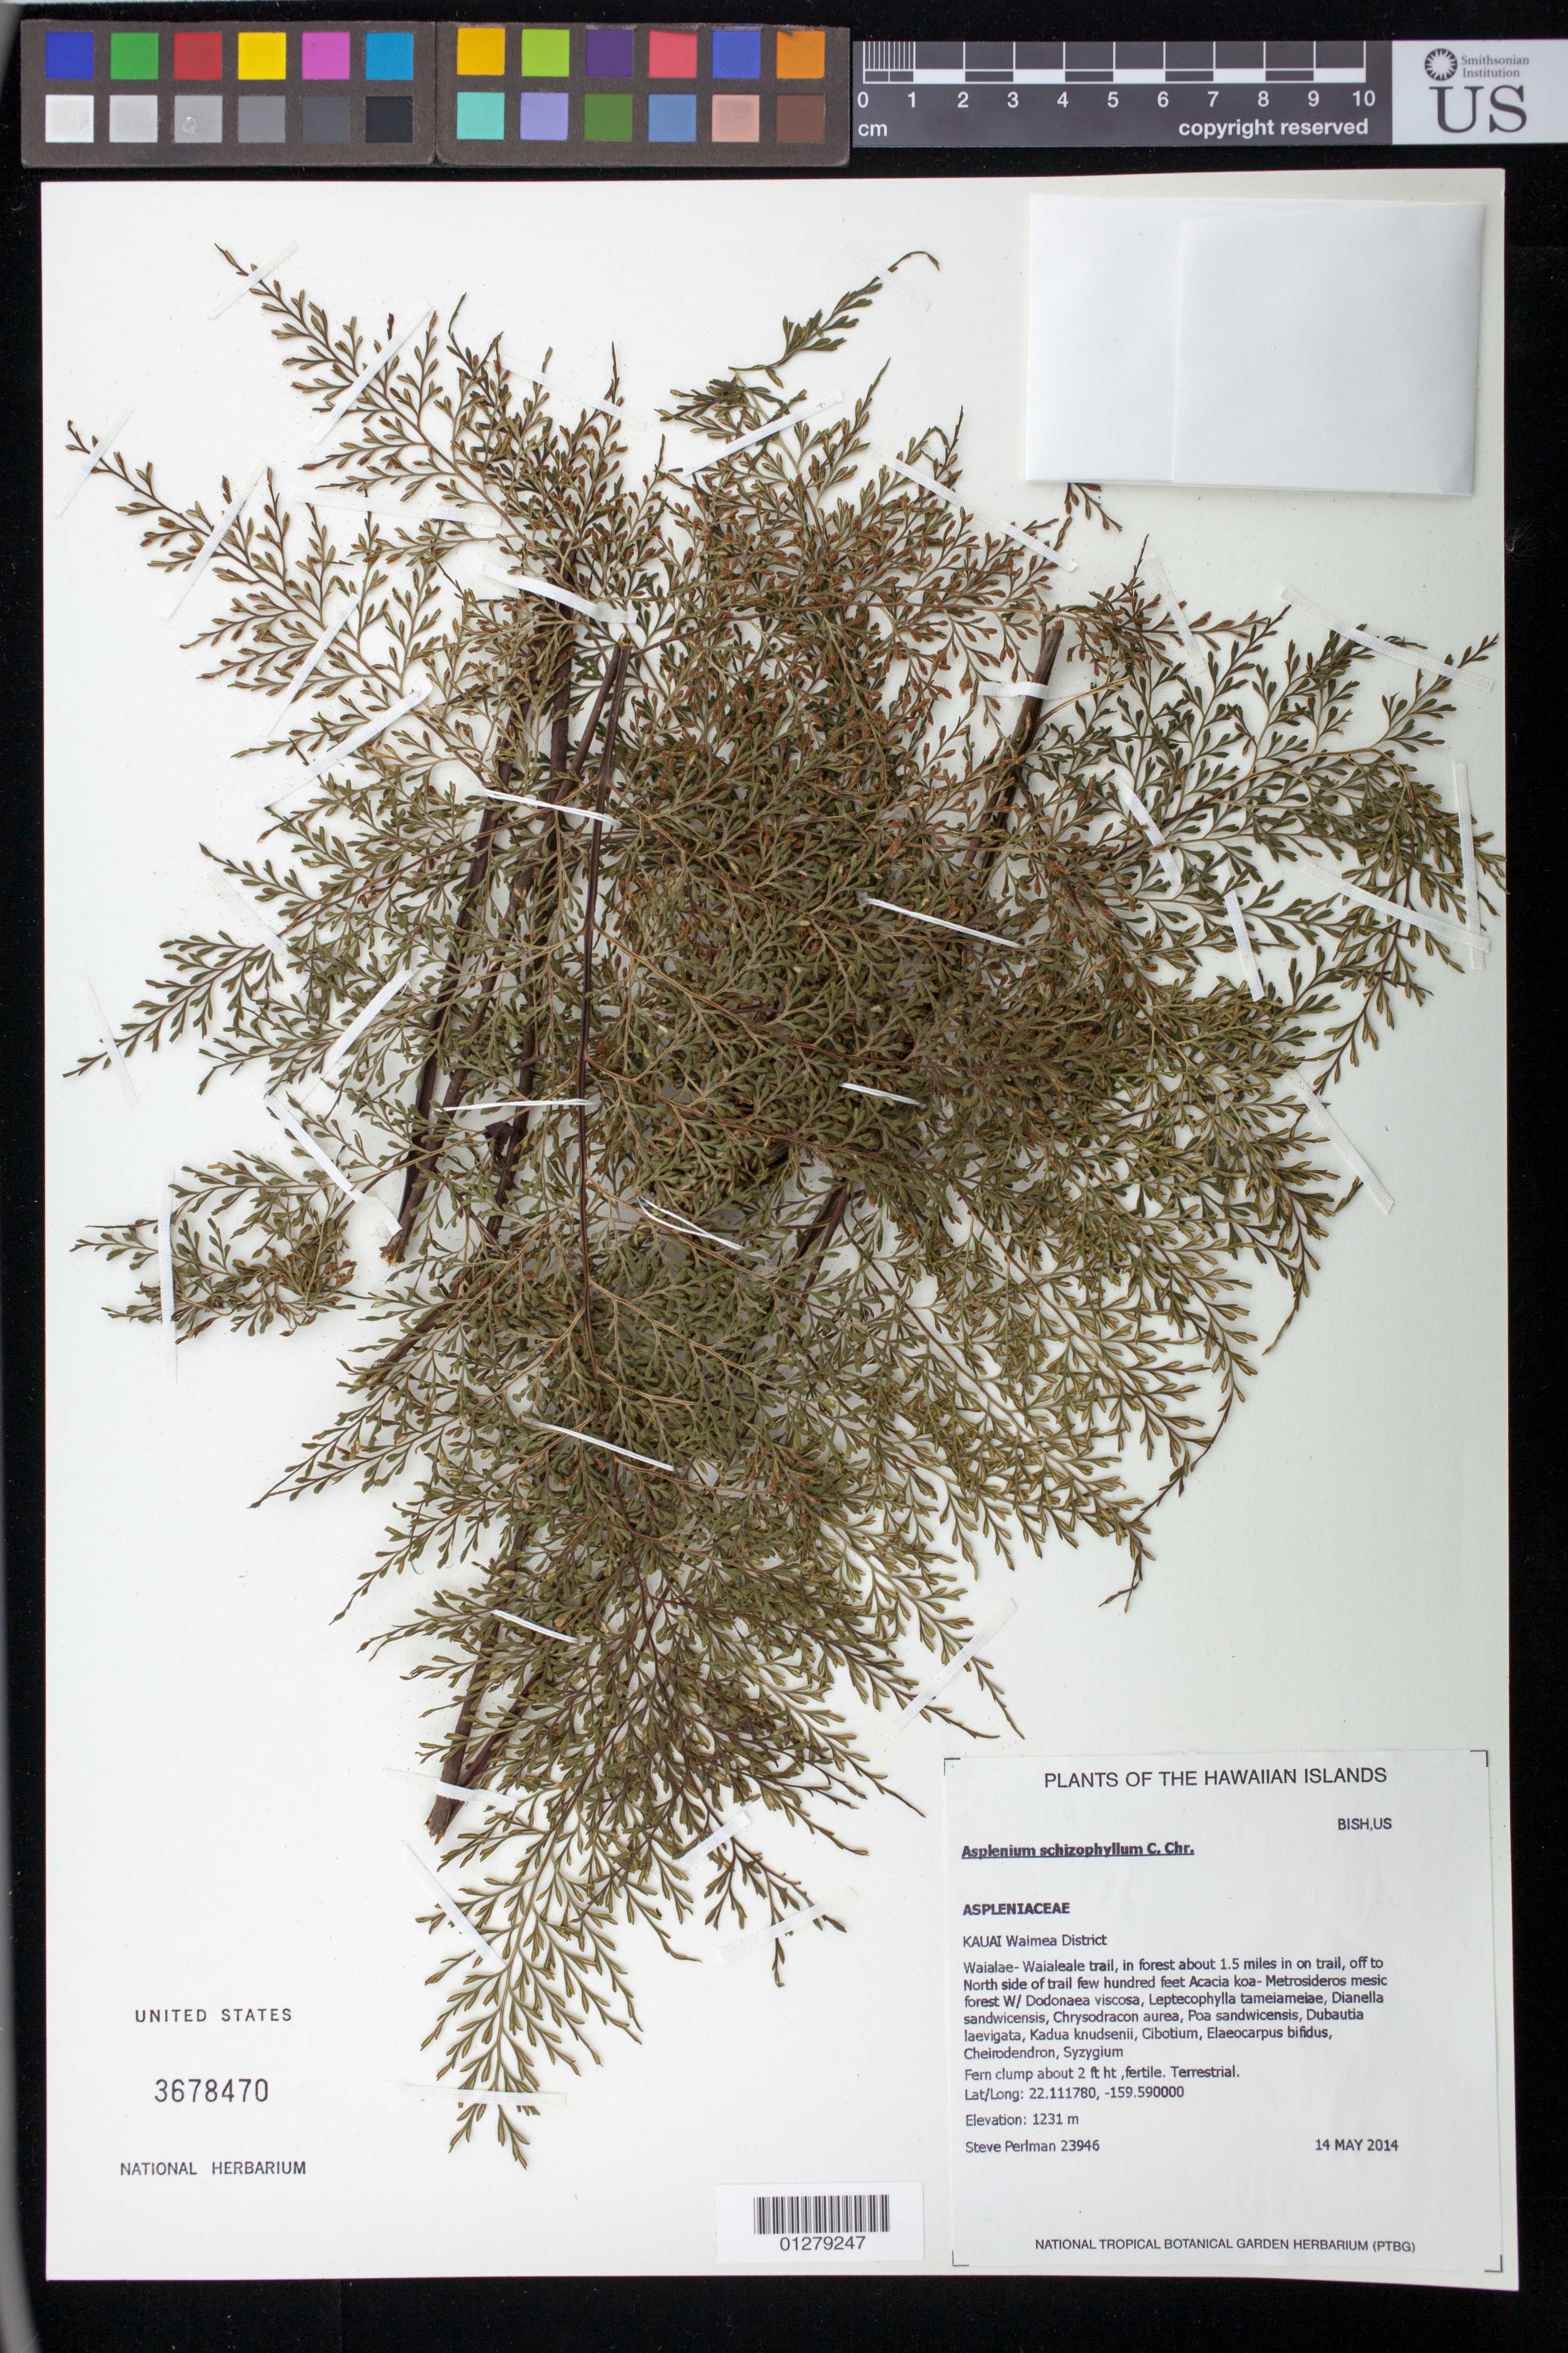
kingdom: Plantae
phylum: Tracheophyta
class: Polypodiopsida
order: Polypodiales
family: Aspleniaceae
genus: Asplenium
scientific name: Asplenium schizophyllum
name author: C. Chr.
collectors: S. P. Perlman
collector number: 23946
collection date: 2014-05-14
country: United States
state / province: Hawaii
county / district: Kauai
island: Kaua'i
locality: Waimea District, Waialae-Waialeale trail, in forest about 1.5 miles in off trail, off to north side of trail few hundred feet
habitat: Mesic forest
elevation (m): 1231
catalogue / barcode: US 3678470